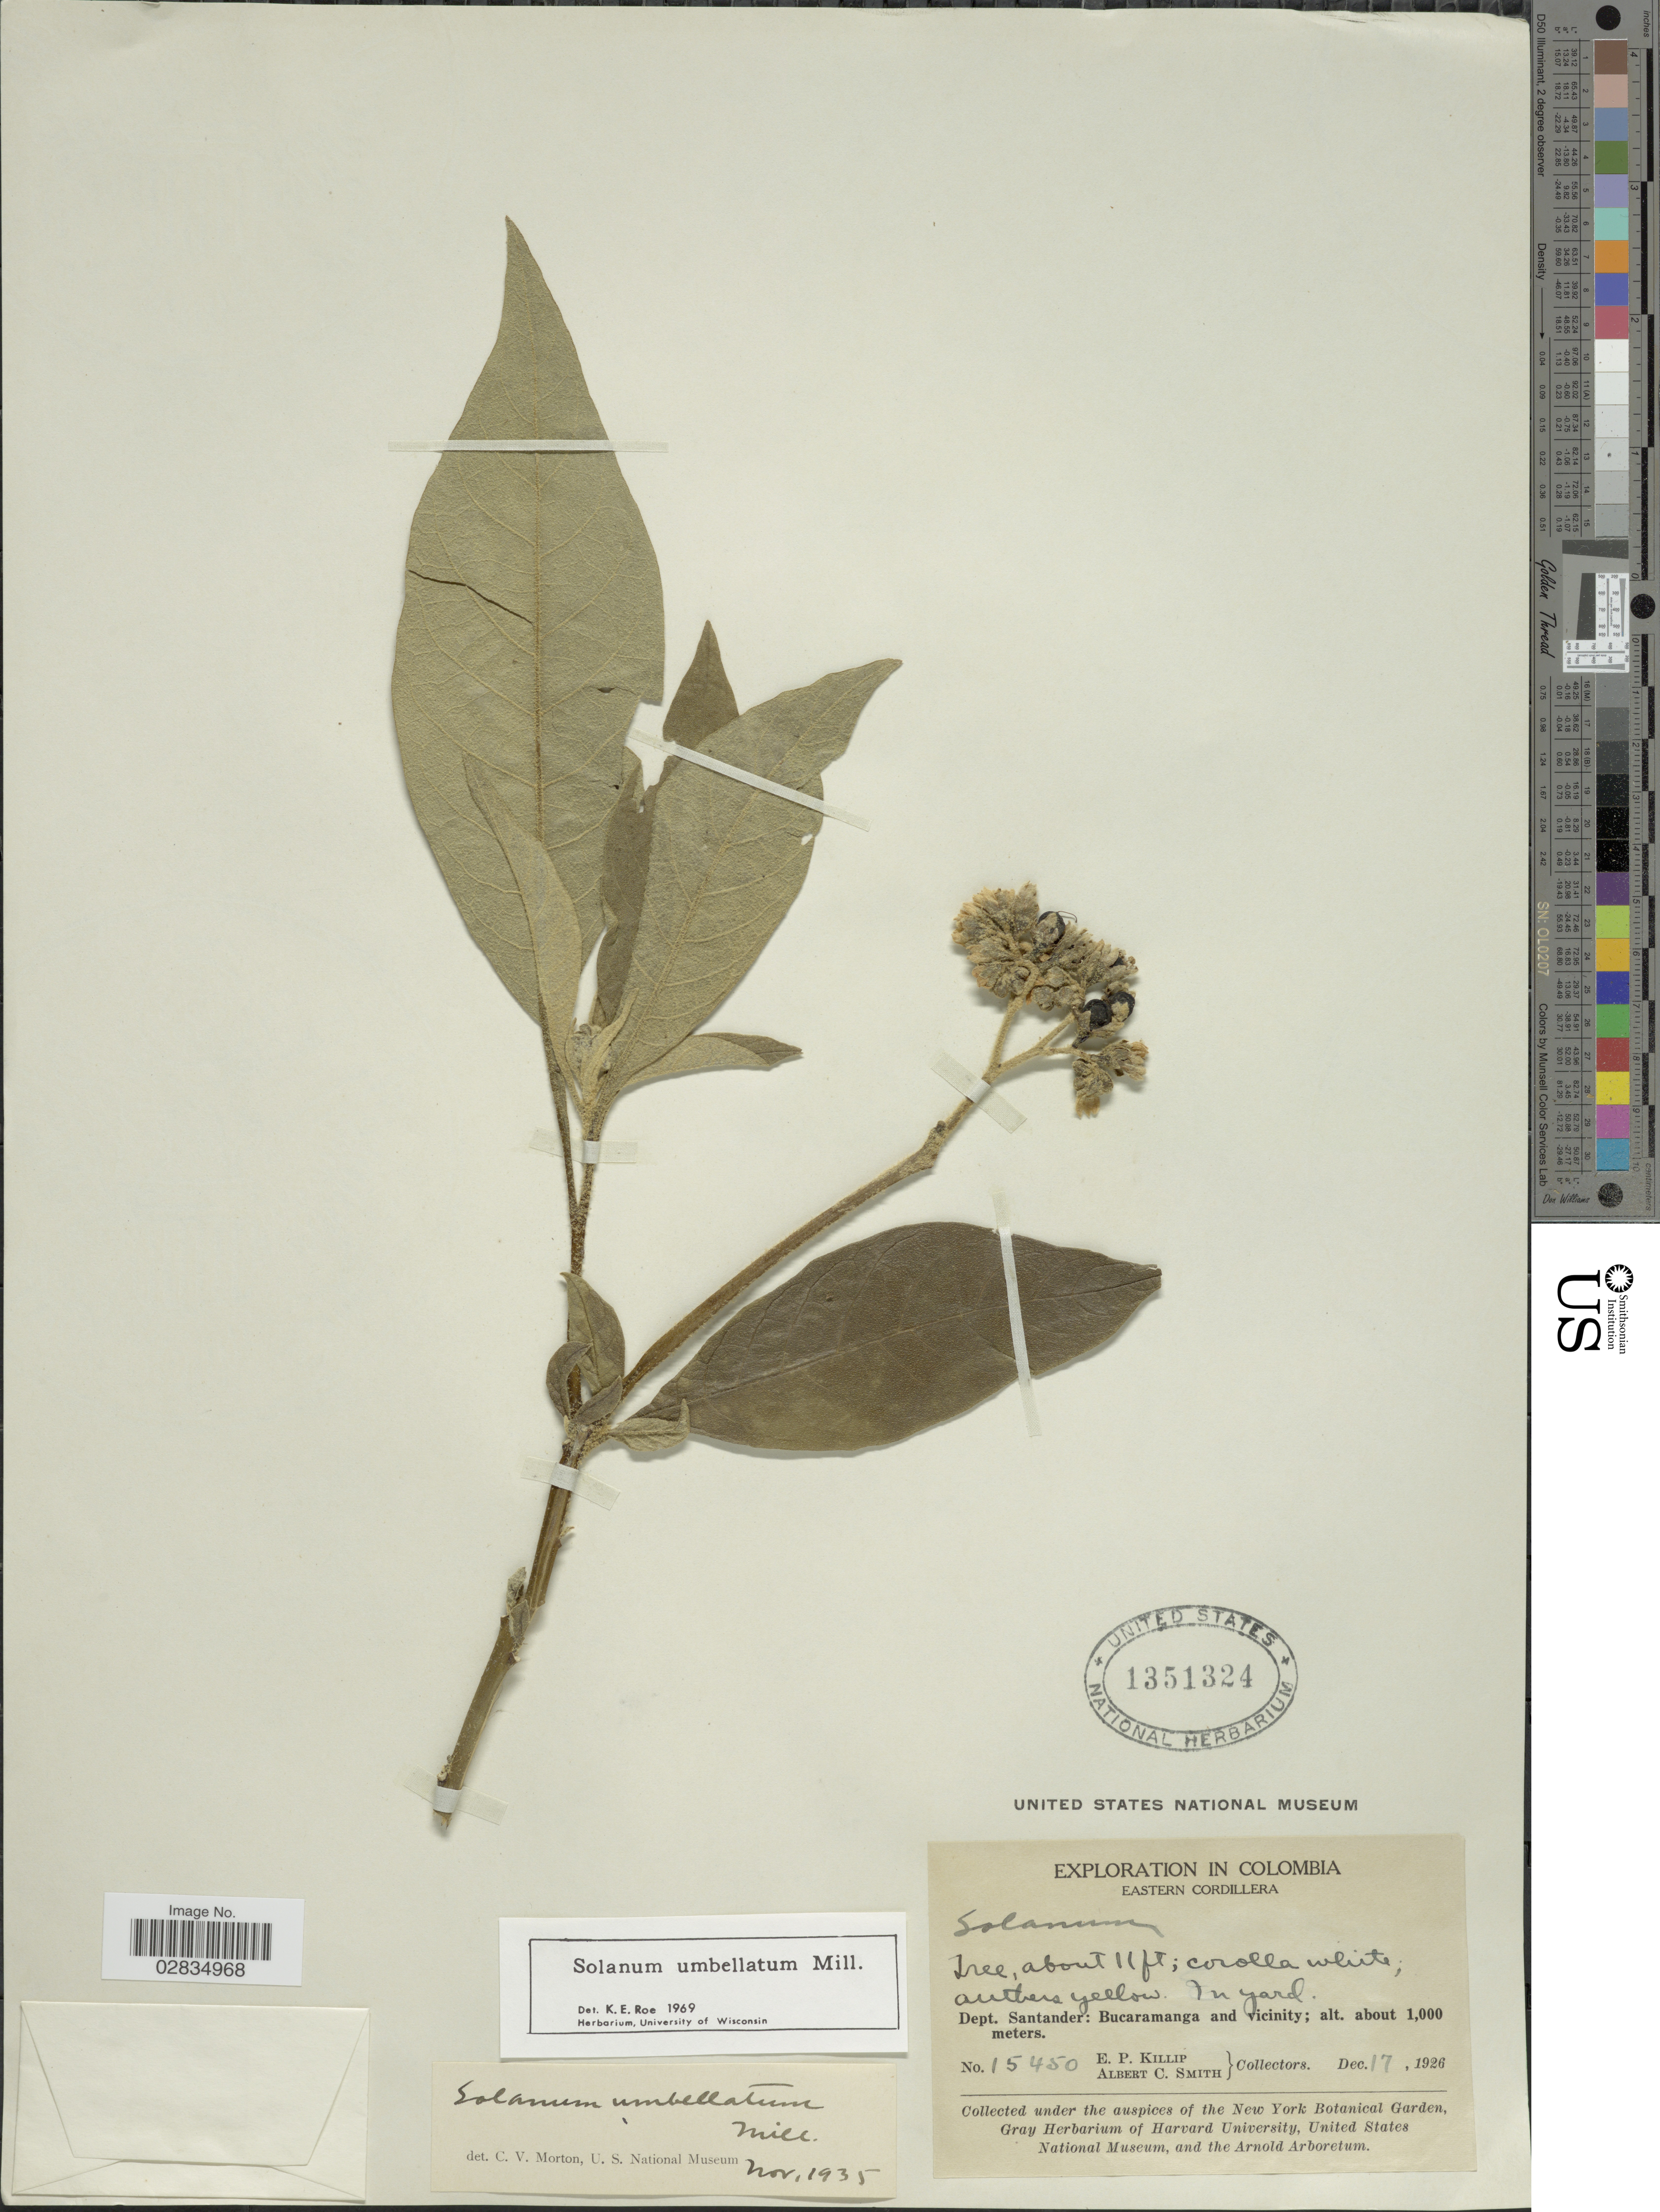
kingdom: Plantae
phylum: Tracheophyta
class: Magnoliopsida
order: Solanales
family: Solanaceae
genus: Solanum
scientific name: Solanum umbellatum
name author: Mill.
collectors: E. P. Killip & A. C. Smith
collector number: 15450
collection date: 1926-12-17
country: Colombia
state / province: Santander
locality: Eastern Cordillera, Dept. Santander: Bucaramanga and vicinity.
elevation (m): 1000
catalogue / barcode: US 1351324